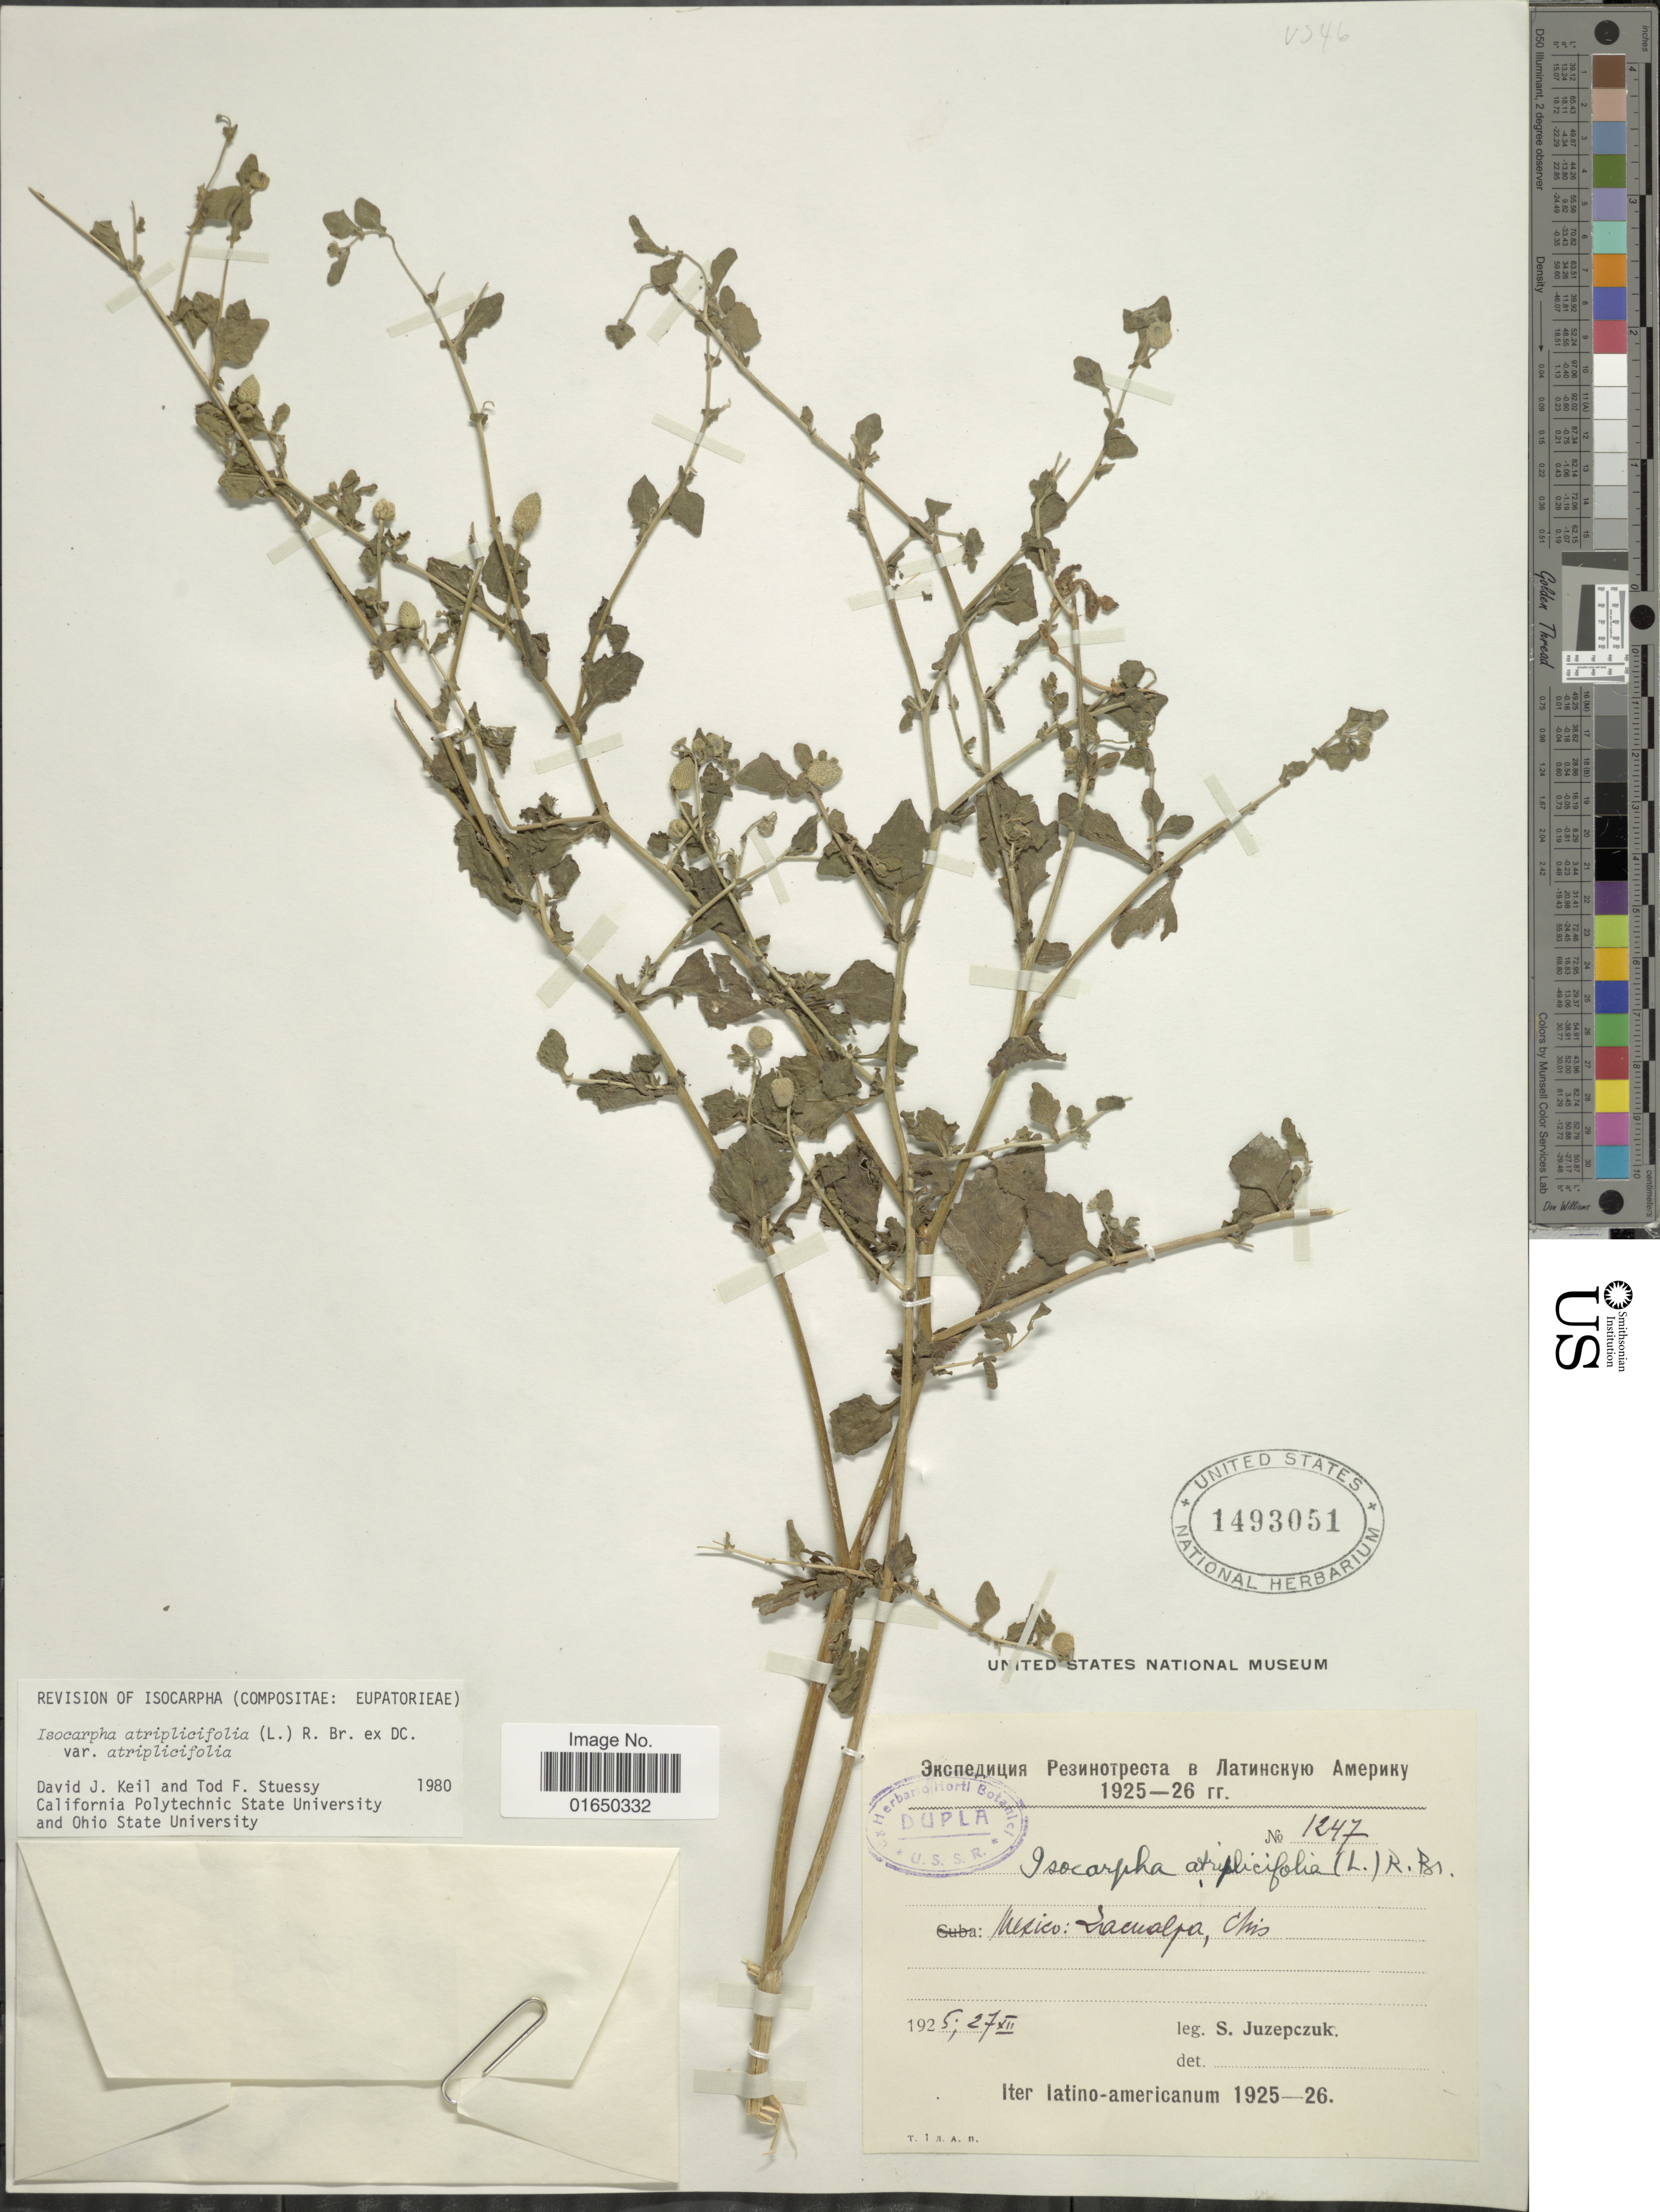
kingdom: Plantae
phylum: Tracheophyta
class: Magnoliopsida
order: Asterales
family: Asteraceae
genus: Isocarpha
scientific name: Isocarpha atriplicifolia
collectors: S. V. Juzepczuk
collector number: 1247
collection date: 1925-12-27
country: Mexico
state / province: Chiapas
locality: Zacualpa, Chis.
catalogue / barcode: US 1493051